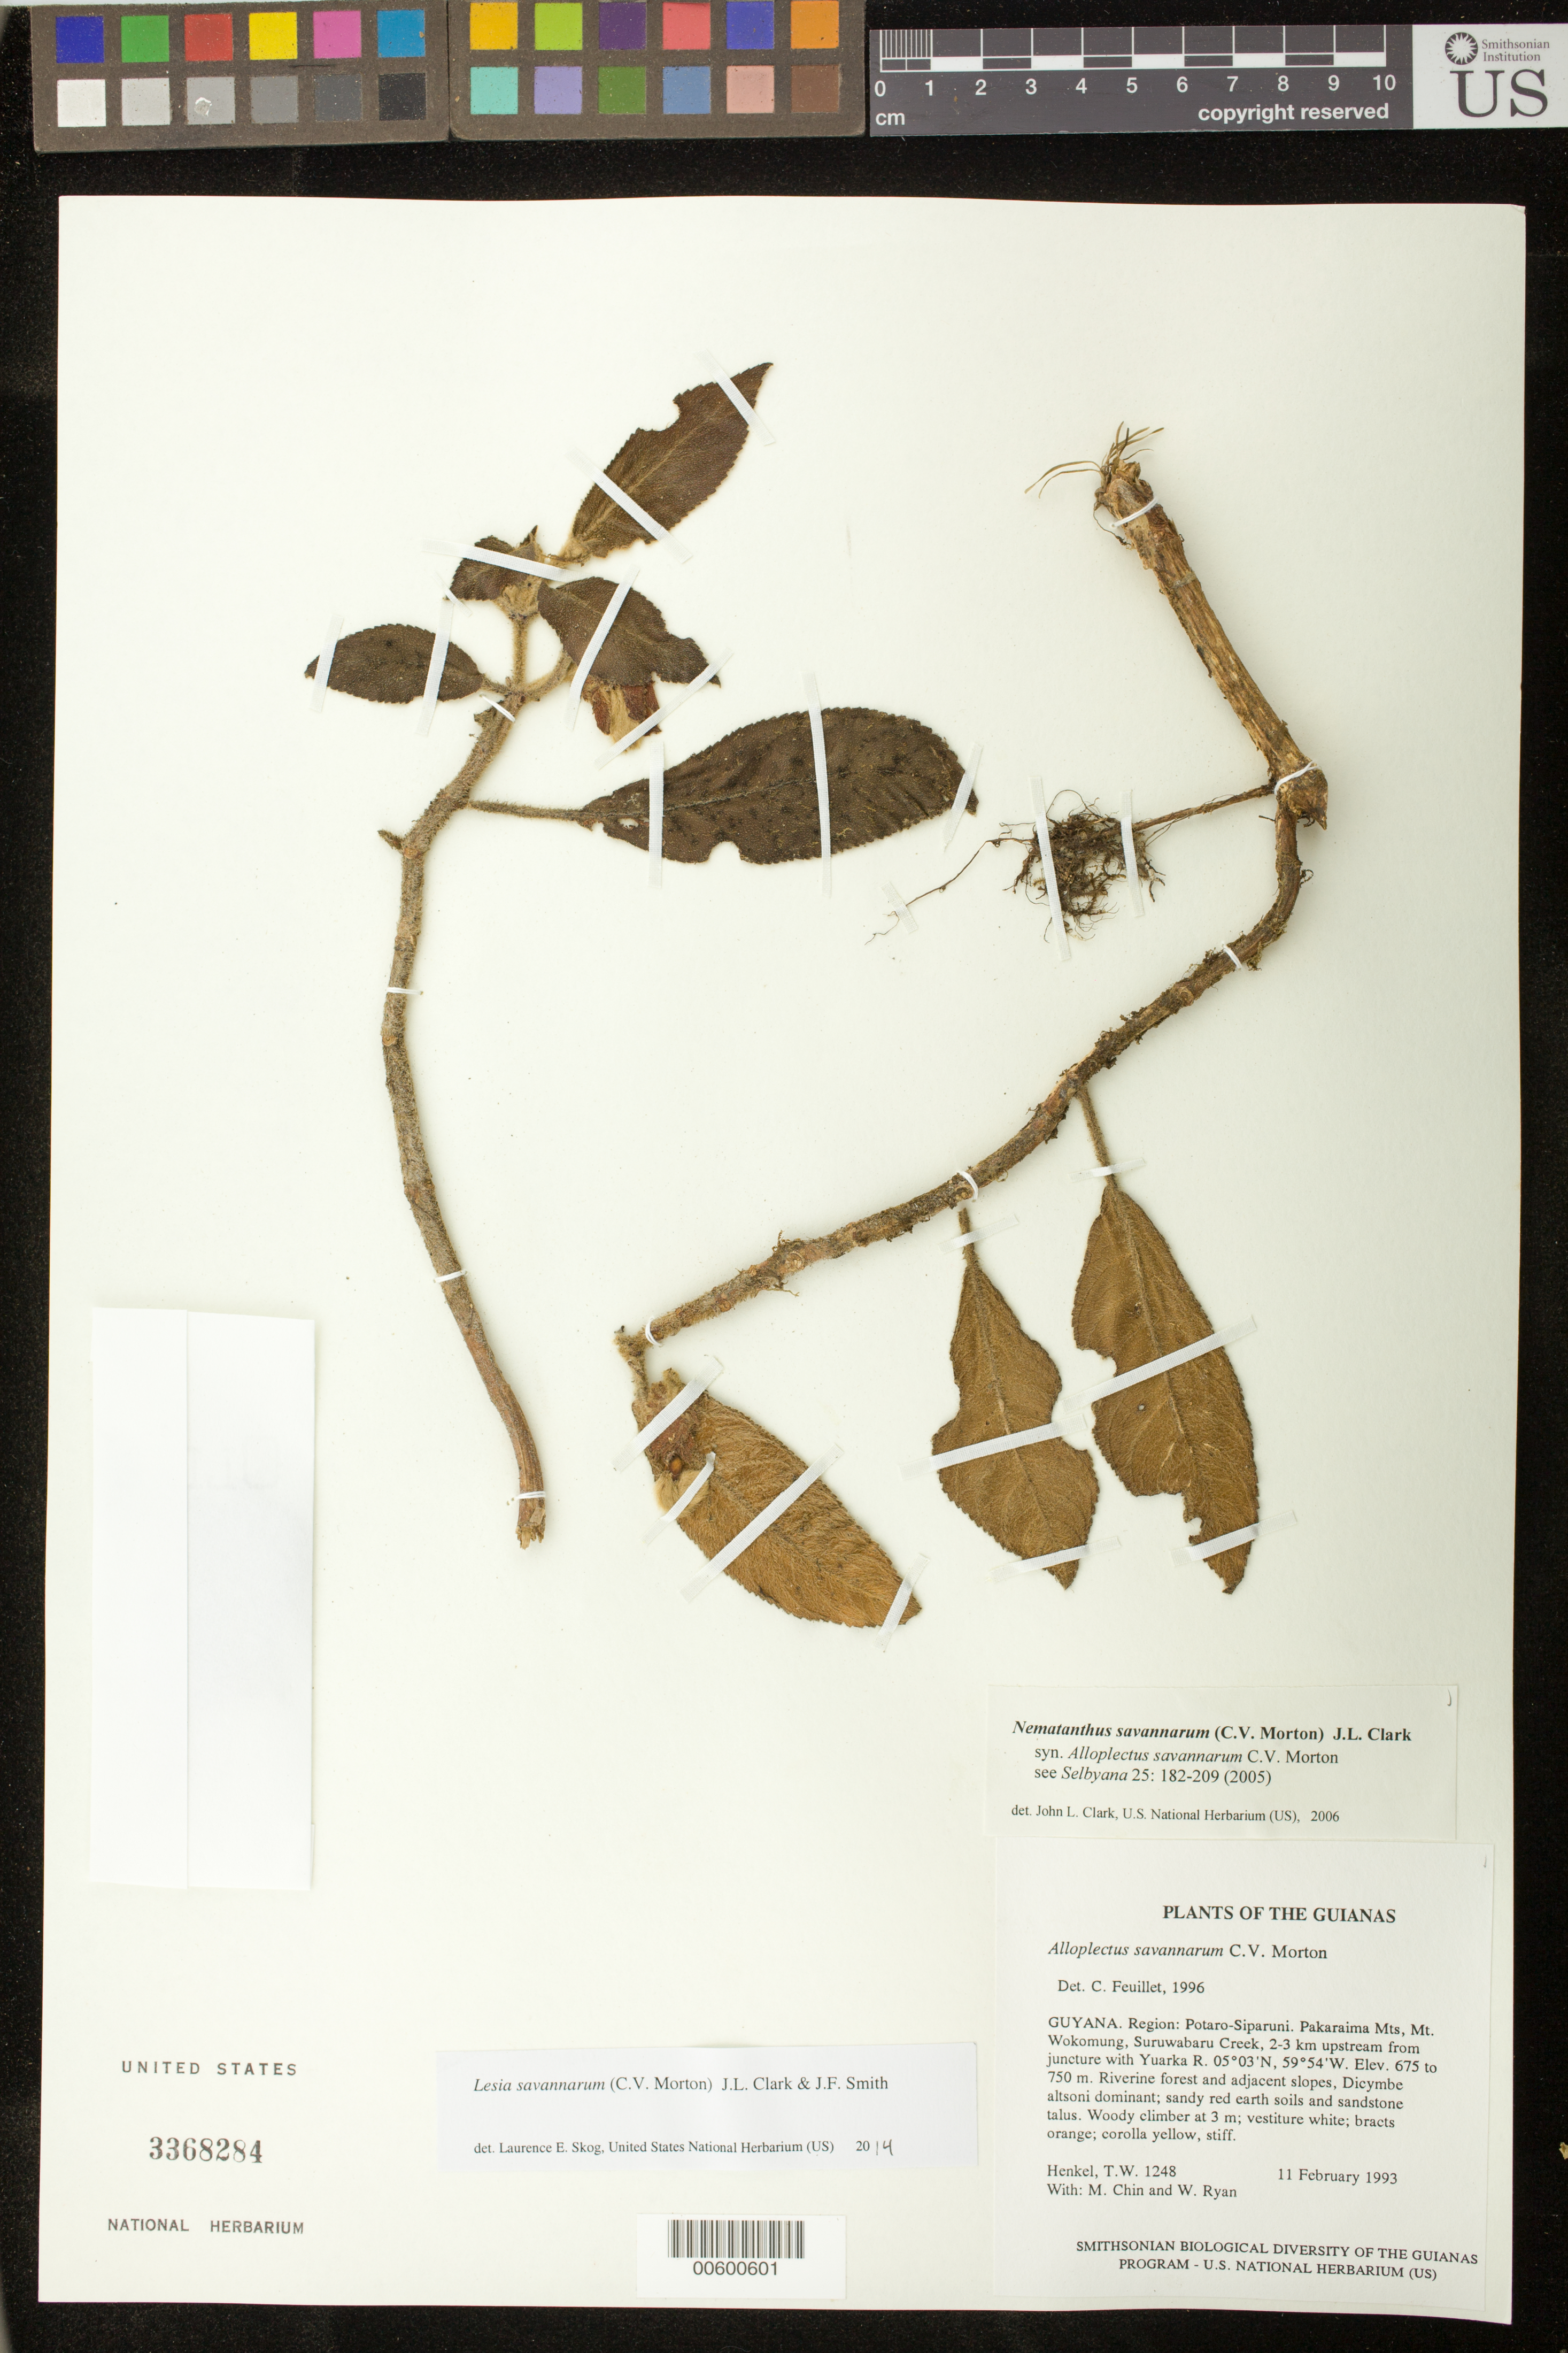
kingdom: Plantae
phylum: Tracheophyta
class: Magnoliopsida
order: Lamiales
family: Gesneriaceae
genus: Lesia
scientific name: Lesia savannarum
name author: (C.V. Morton) J.L. Clark & J.F. Sm.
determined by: Skog, Laurence E.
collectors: T. Henkel, M. Chin & W. Ryan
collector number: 1248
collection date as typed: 11 Feb 1993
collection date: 1993-02-11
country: Guyana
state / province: Potaro-Siparuni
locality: Pakaraima Mts., Mt. Wokomung, Suruwabaru Creek, 2-3 km upstream from juncture with Yuarka River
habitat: Riverine forest and adjacent slopes, Dicymbe altsoni dominant; sandy red earth soils and sandstone talus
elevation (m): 675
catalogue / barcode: US 3368284